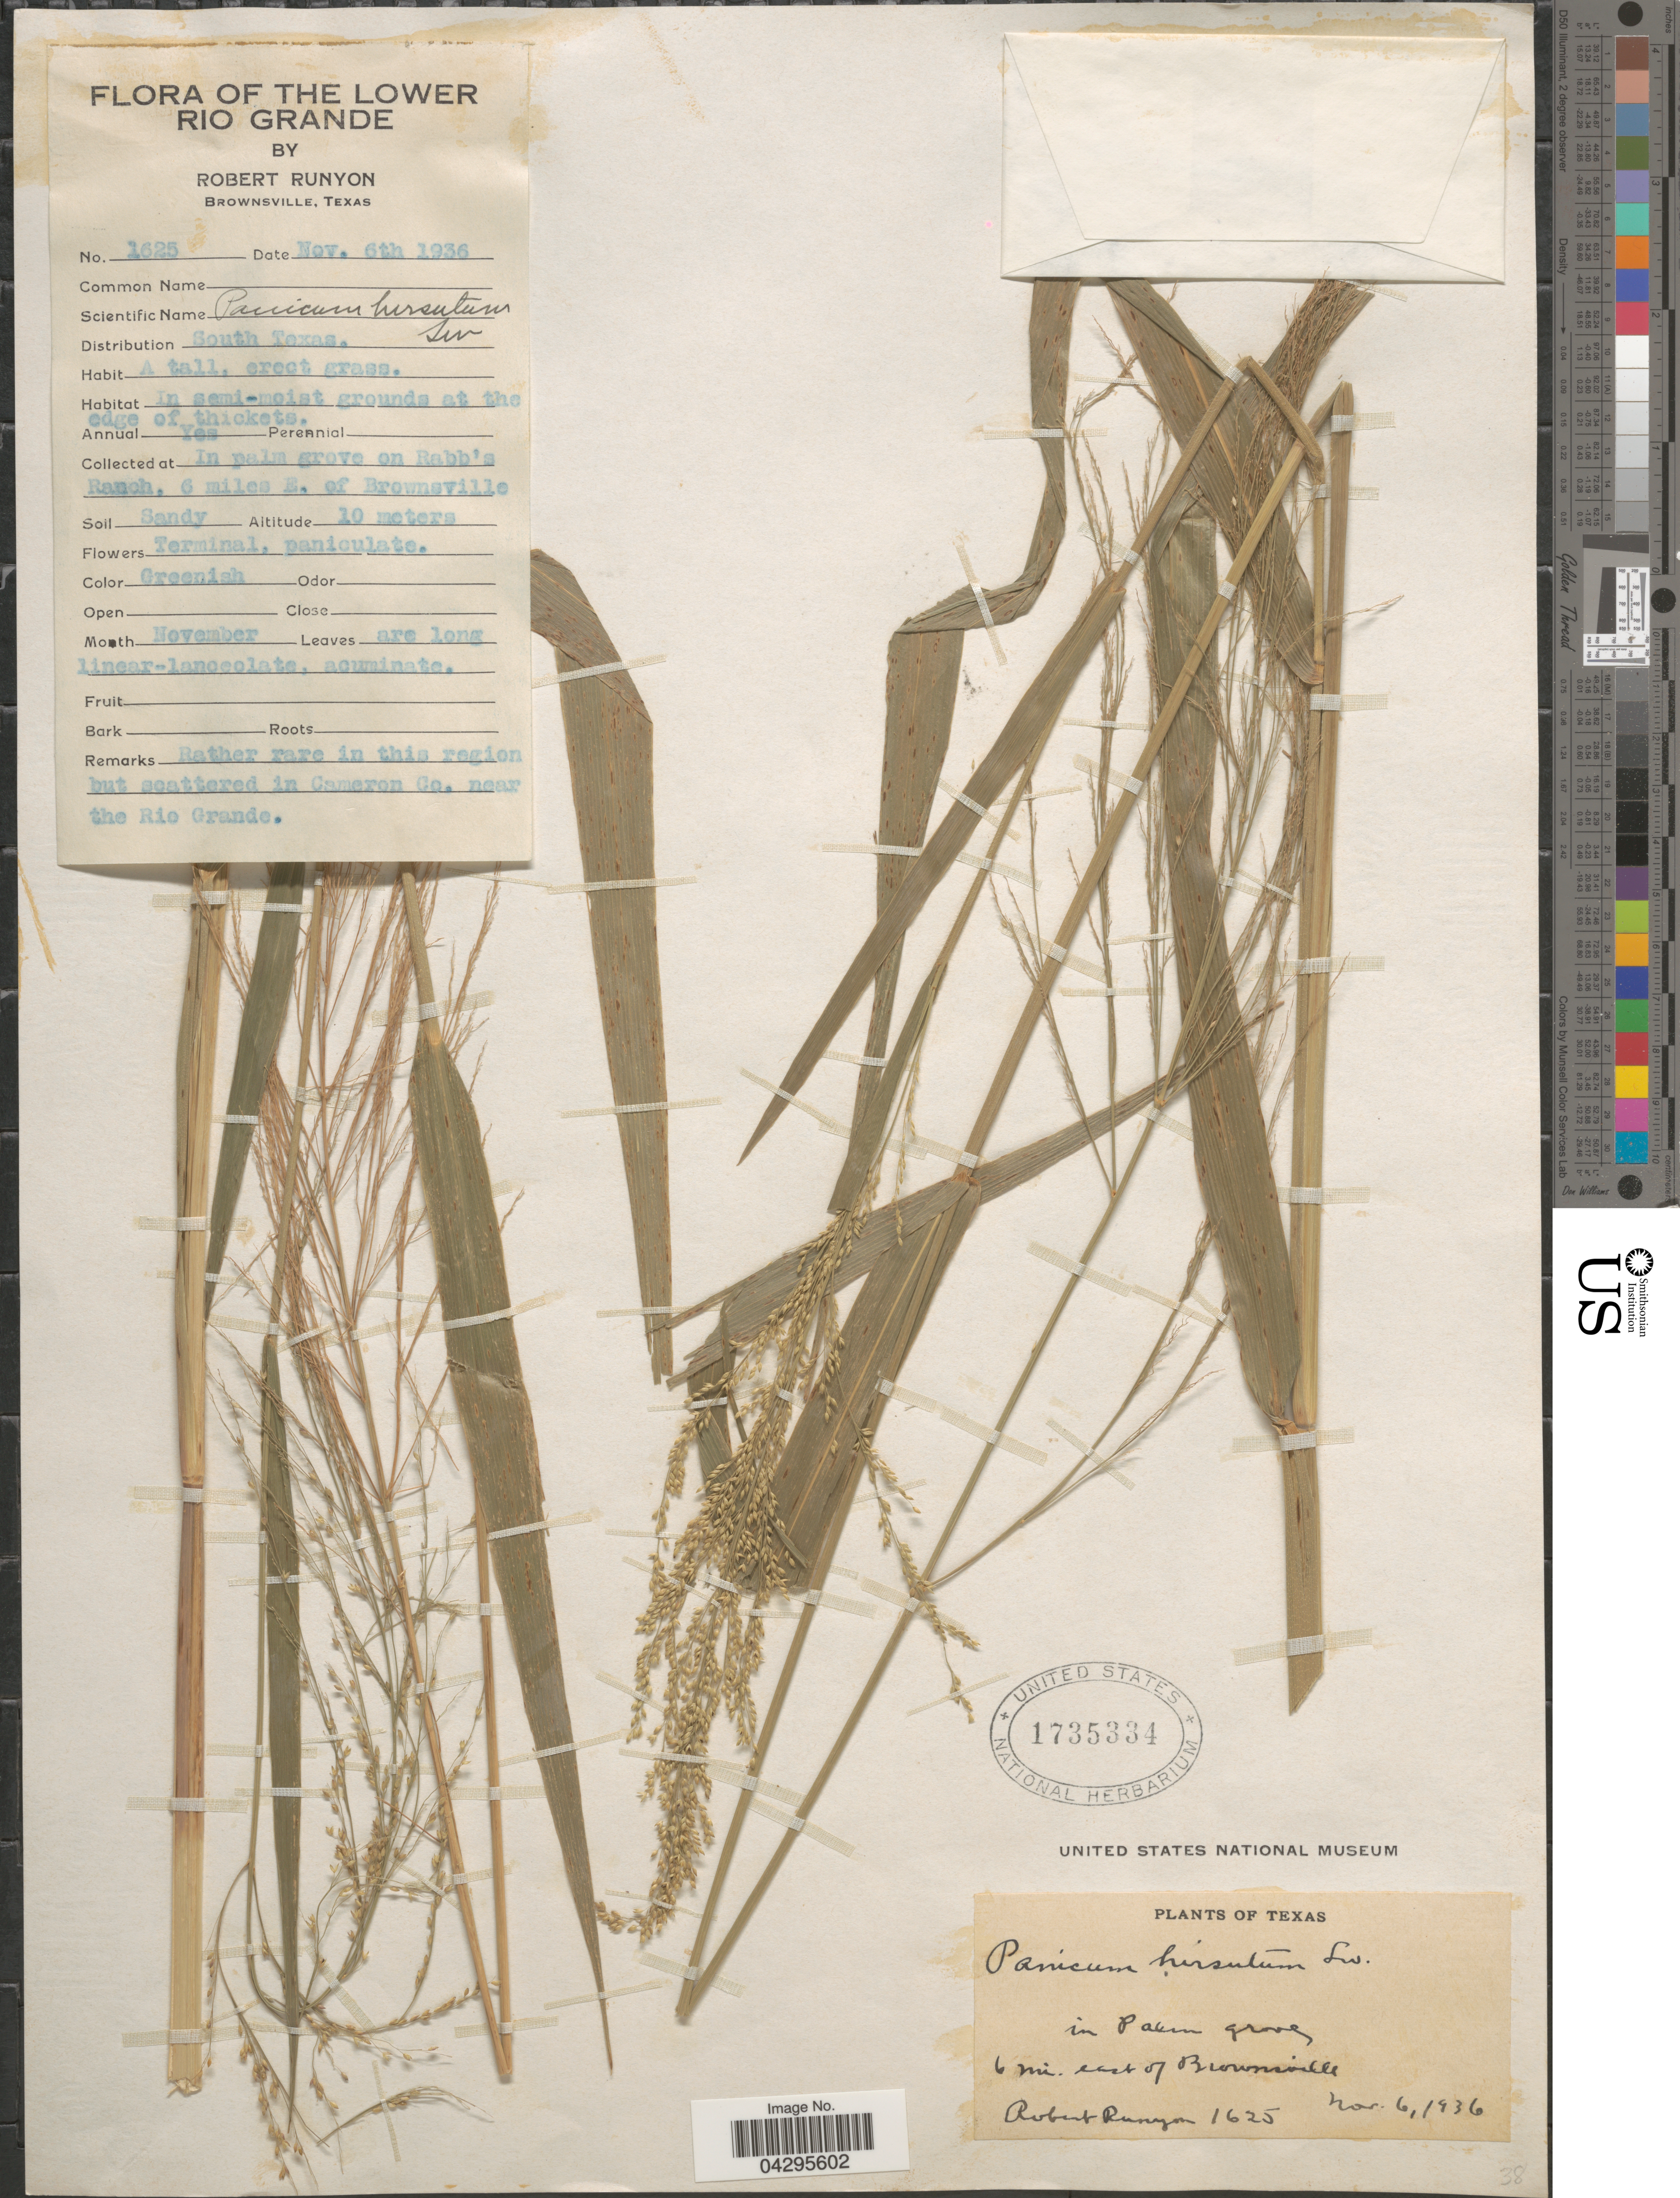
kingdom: Plantae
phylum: Tracheophyta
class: Liliopsida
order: Poales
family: Poaceae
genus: Panicum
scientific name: Panicum hirsutum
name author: Sw.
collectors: R. Runyon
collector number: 1625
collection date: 1936-11-06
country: United States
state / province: Texas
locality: The Lower Rio Grande. In palm grove on Rabb's Ranch, 6 miles east of Brownsville. Scattered in Cameron Co. near the Rio Grande.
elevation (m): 10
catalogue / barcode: US 1735334